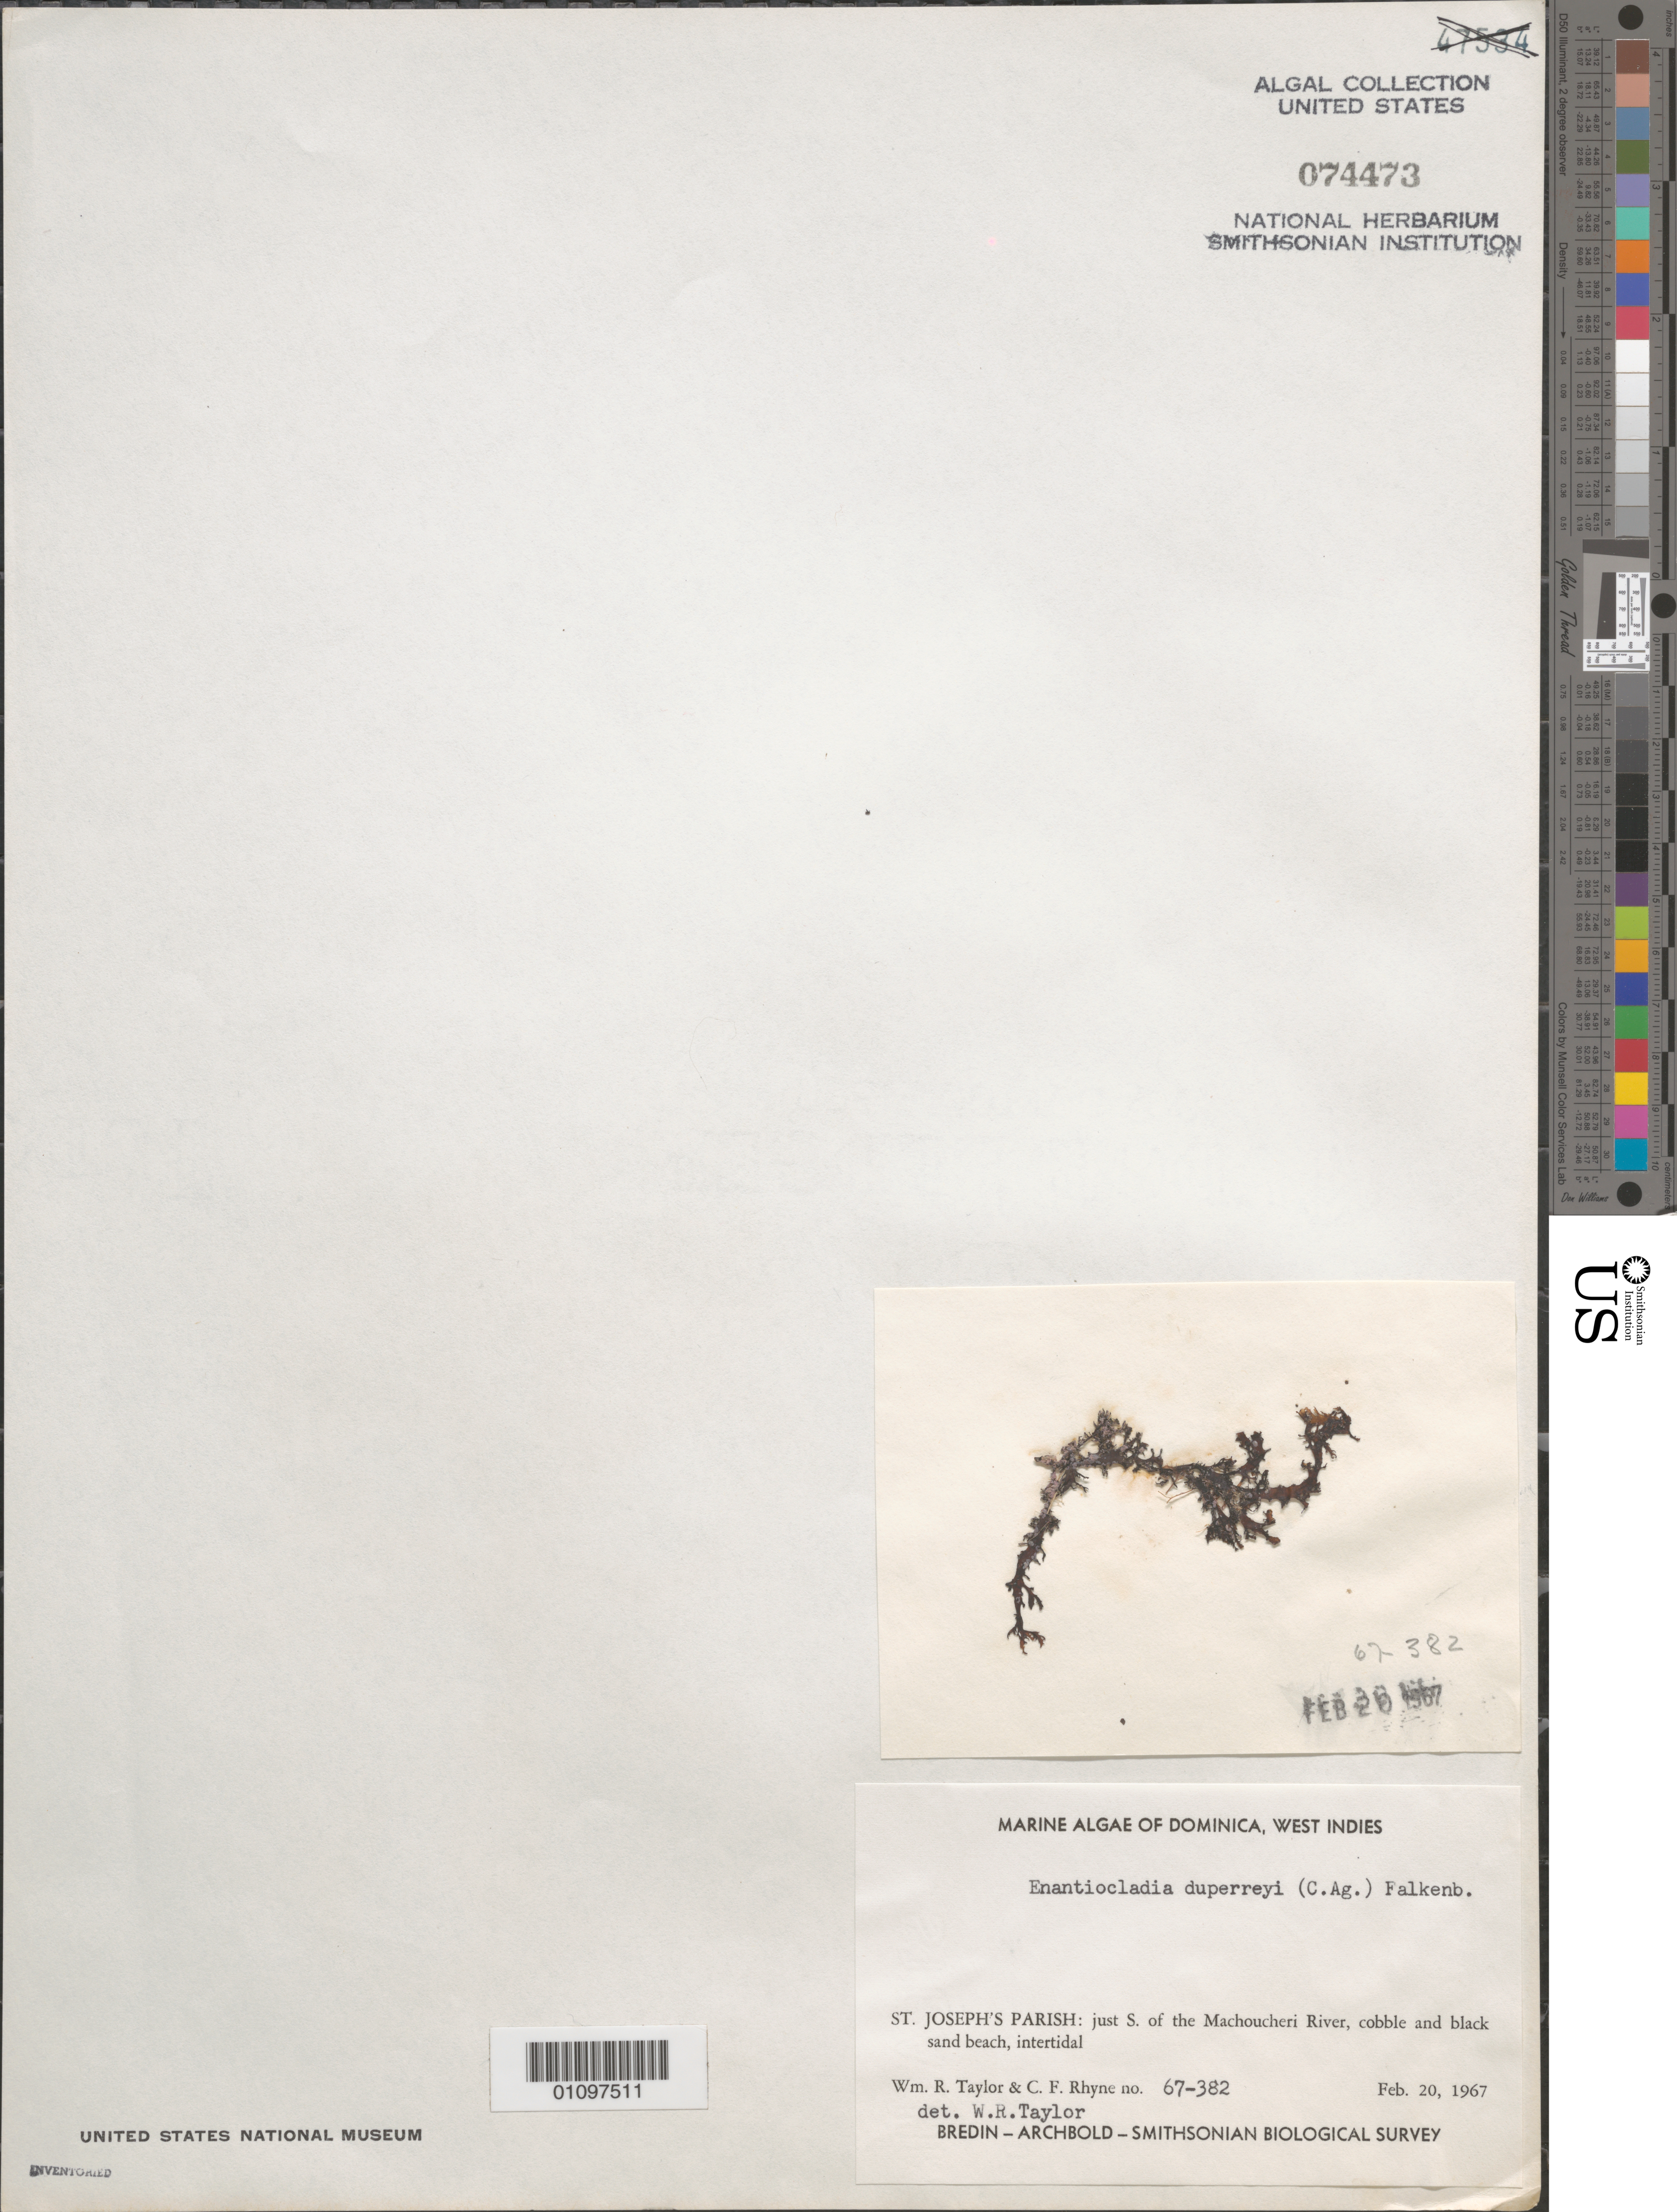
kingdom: Plantae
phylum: Rhodophyta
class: Florideophyceae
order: Ceramiales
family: Rhodomelaceae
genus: Enantiocladia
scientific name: Enantiocladia duperreyi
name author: (C. Agardh) Falkenb.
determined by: Taylor, William R.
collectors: W. R. Taylor & C. Rhyne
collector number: WRT 67-382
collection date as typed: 20 Feb 1967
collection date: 1967-02-20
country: Dominica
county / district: St. Joseph's Parish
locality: Just south of Machoucheri River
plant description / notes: Bredin-Archbold-Smithsonian Biological Survey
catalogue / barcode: US 74473